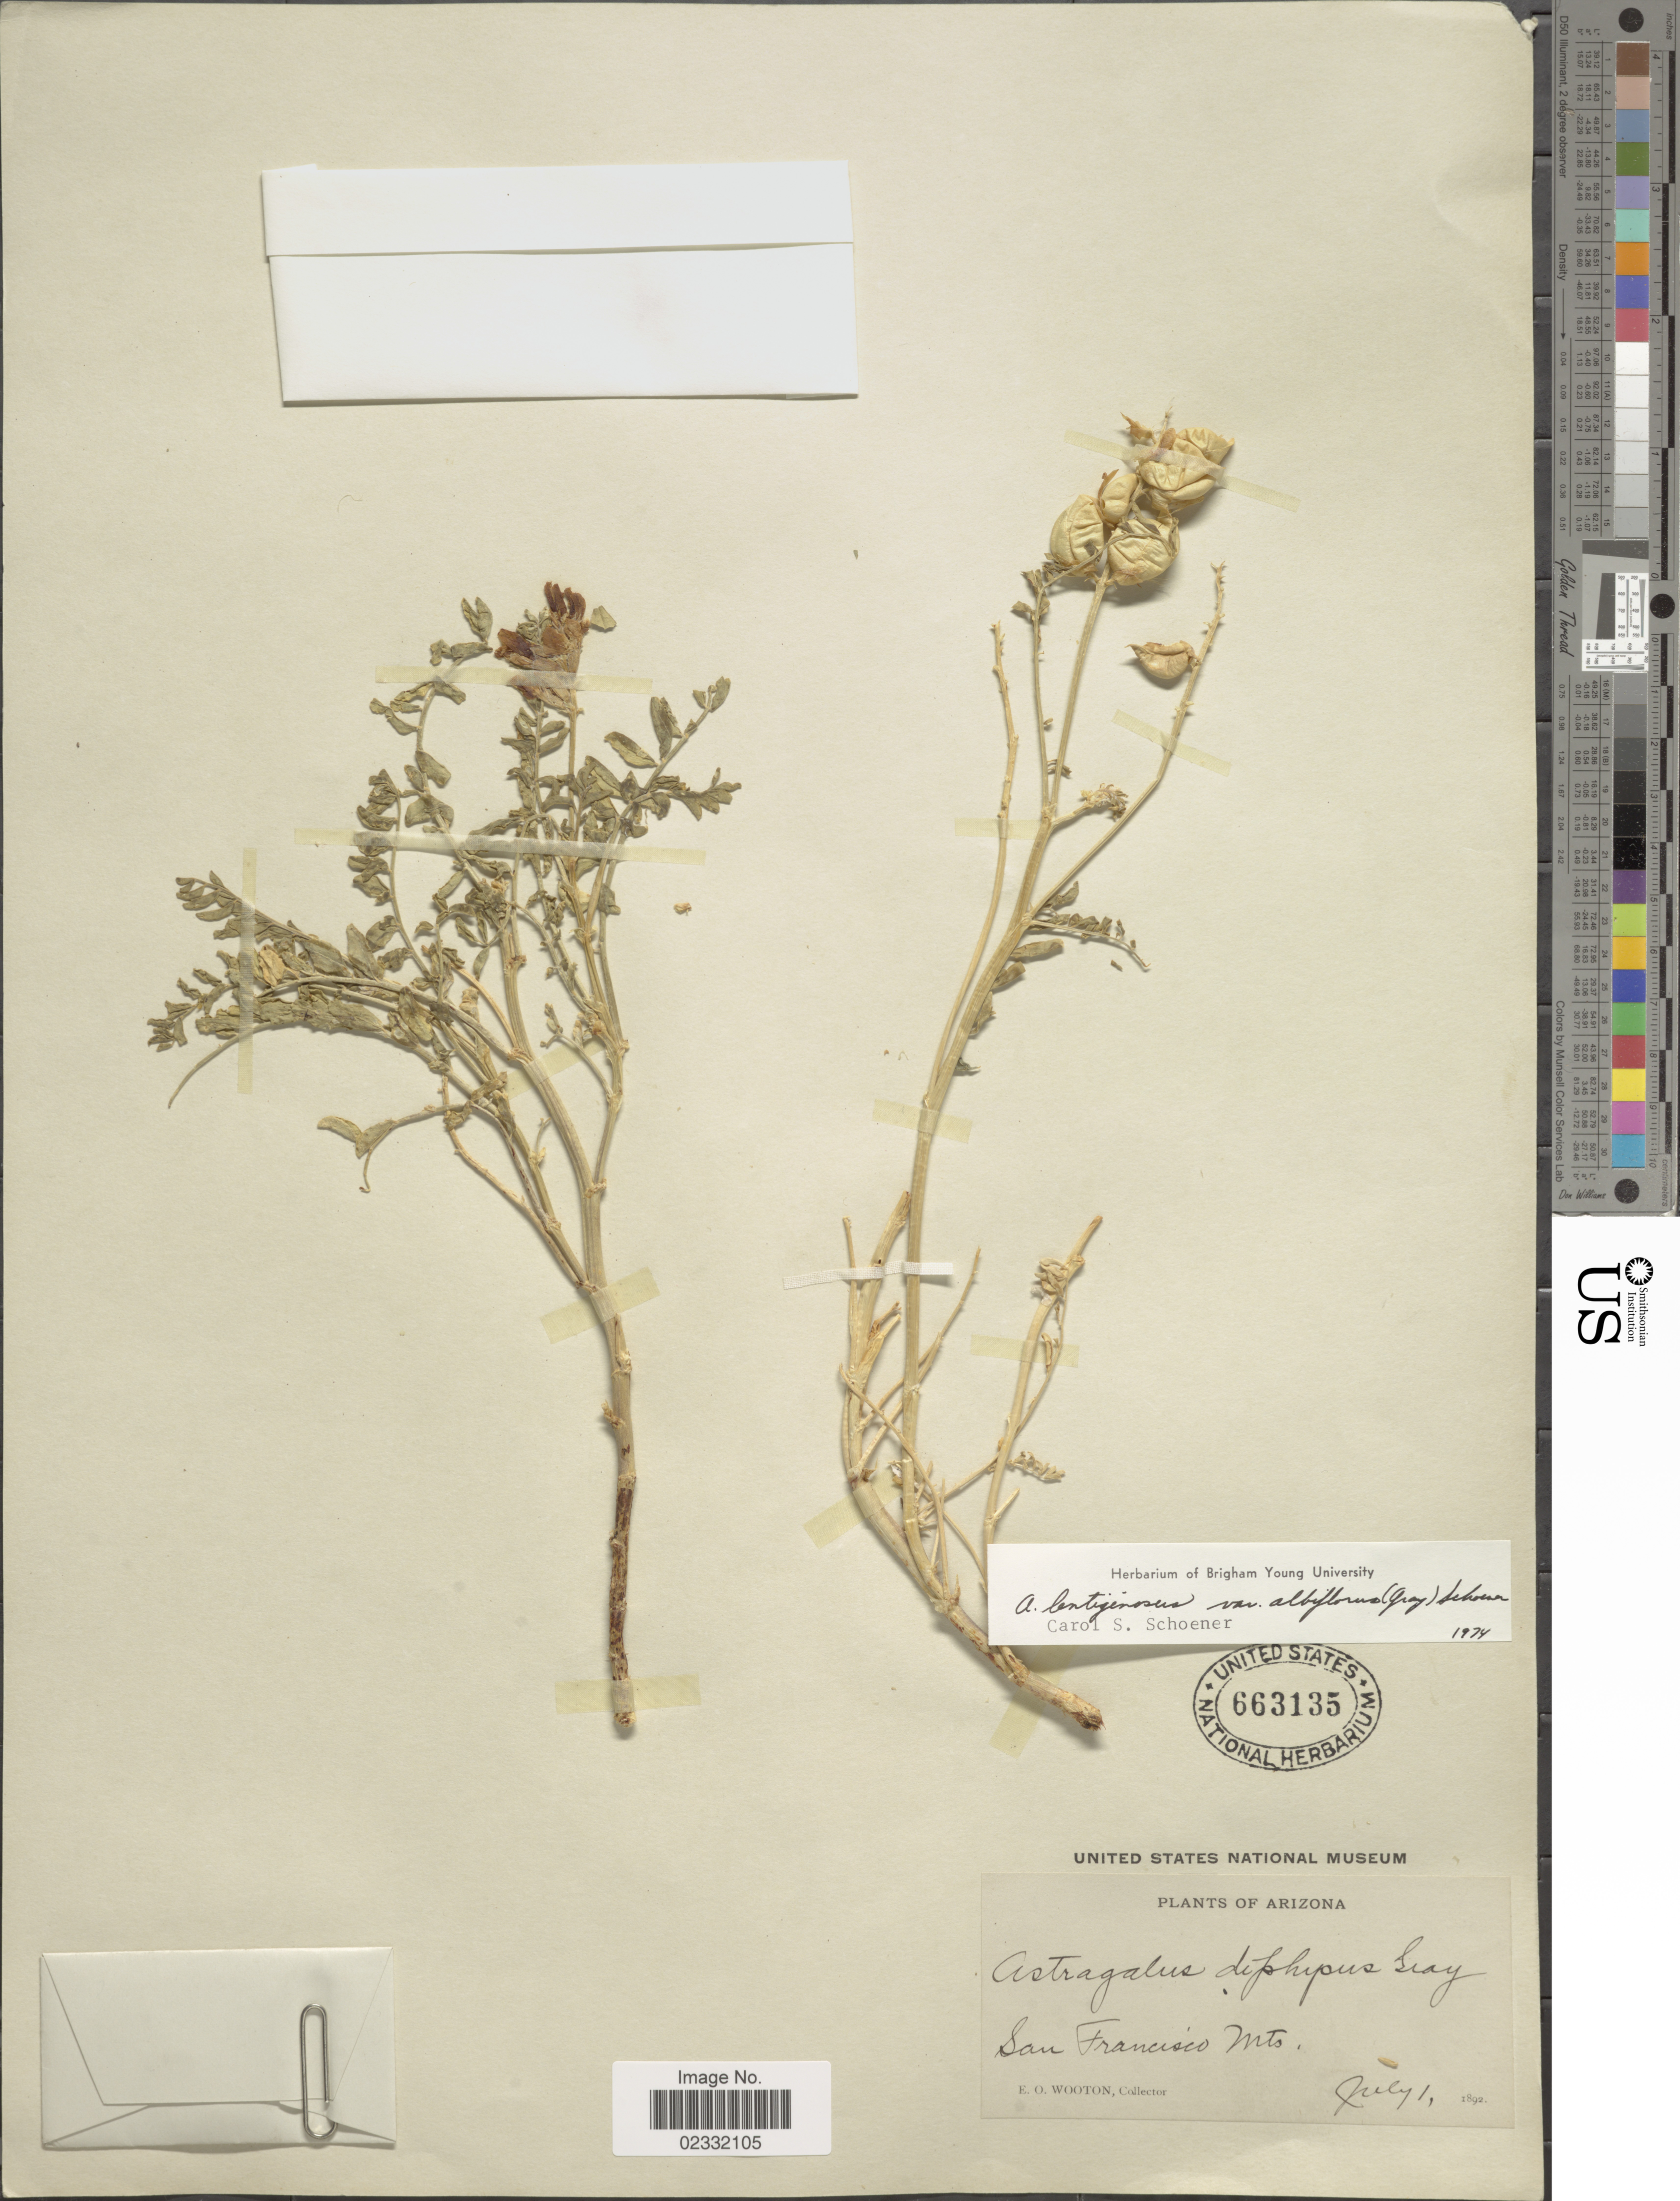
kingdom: Plantae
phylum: Tracheophyta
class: Magnoliopsida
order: Fabales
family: Fabaceae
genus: Astragalus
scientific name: Astragalus lentiginosus var. albiflorus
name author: (A. Gray) Schoener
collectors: E. O. Wooton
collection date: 1892-07-01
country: United States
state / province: Arizona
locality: San Francisco Mts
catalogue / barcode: US 663135